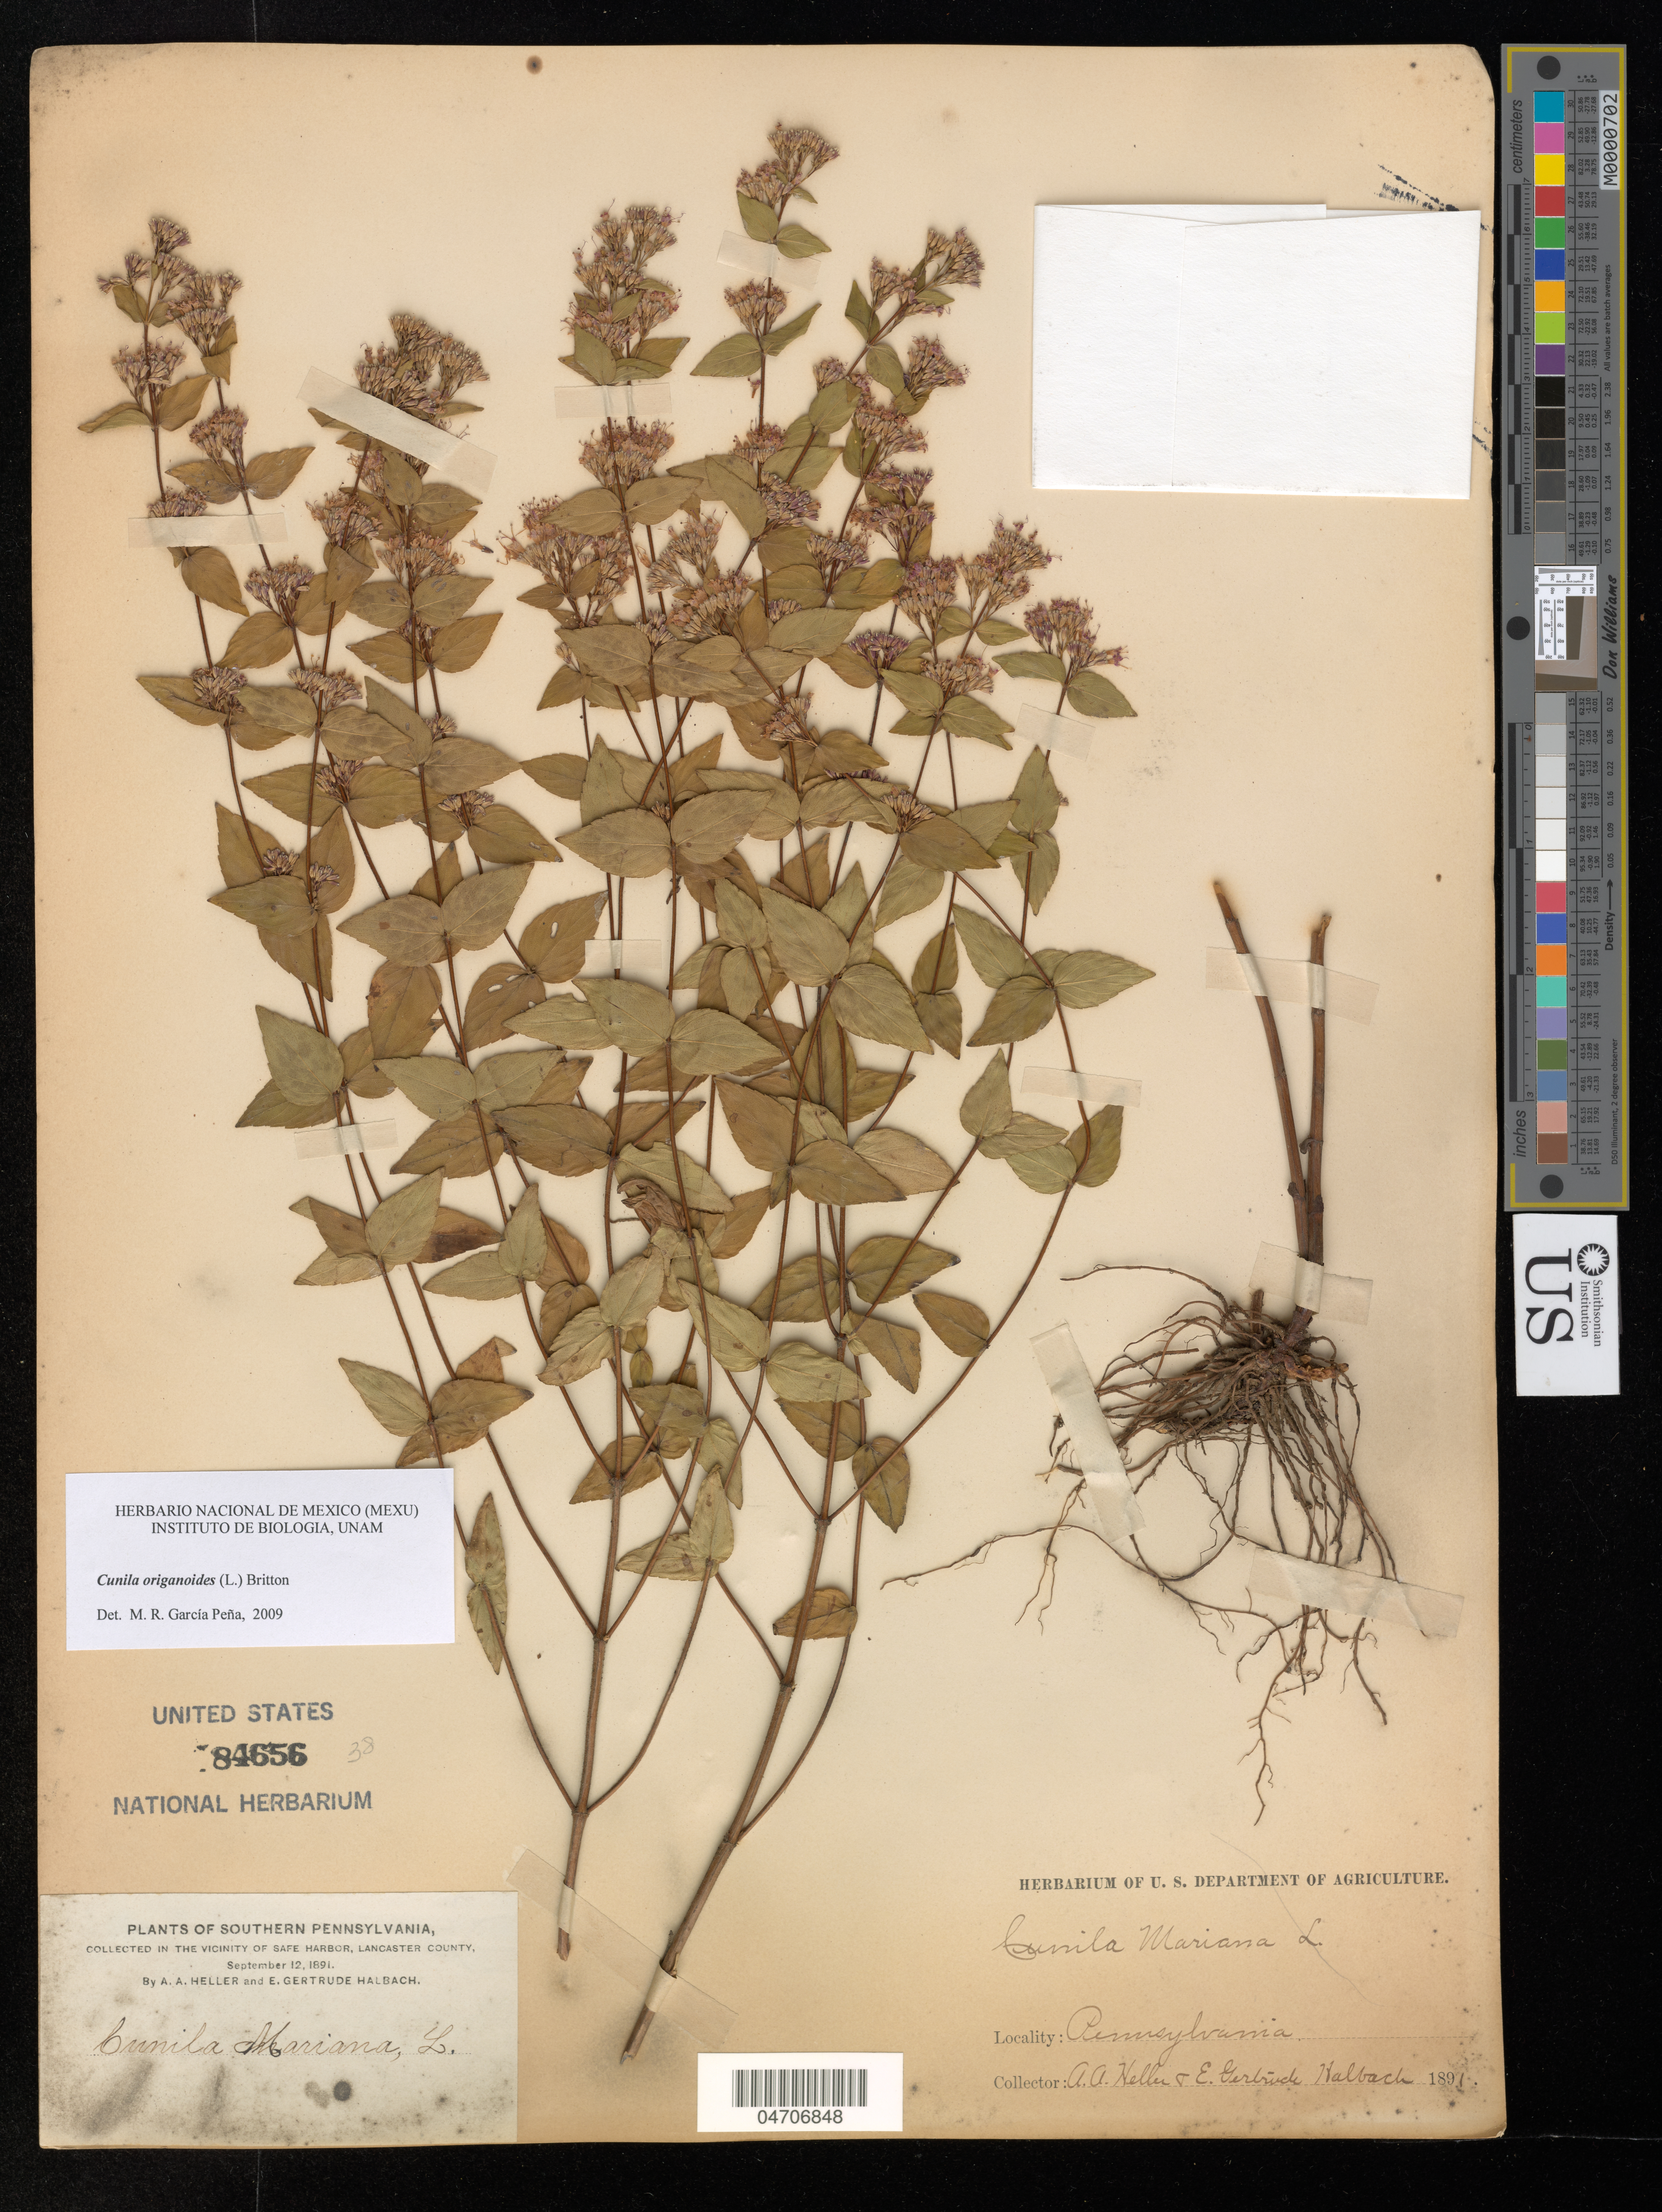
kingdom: Plantae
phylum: Tracheophyta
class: Magnoliopsida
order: Lamiales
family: Lamiaceae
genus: Cunila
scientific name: Cunila origanoides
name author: (L.) Britton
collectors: A. A. Heller & E. G. Halbach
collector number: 38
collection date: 1891-09-12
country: United States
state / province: Pennsylvania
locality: Southern Pennsylvania. In the Vicinity of Safe Harbor, Lancaster County.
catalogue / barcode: US 84656